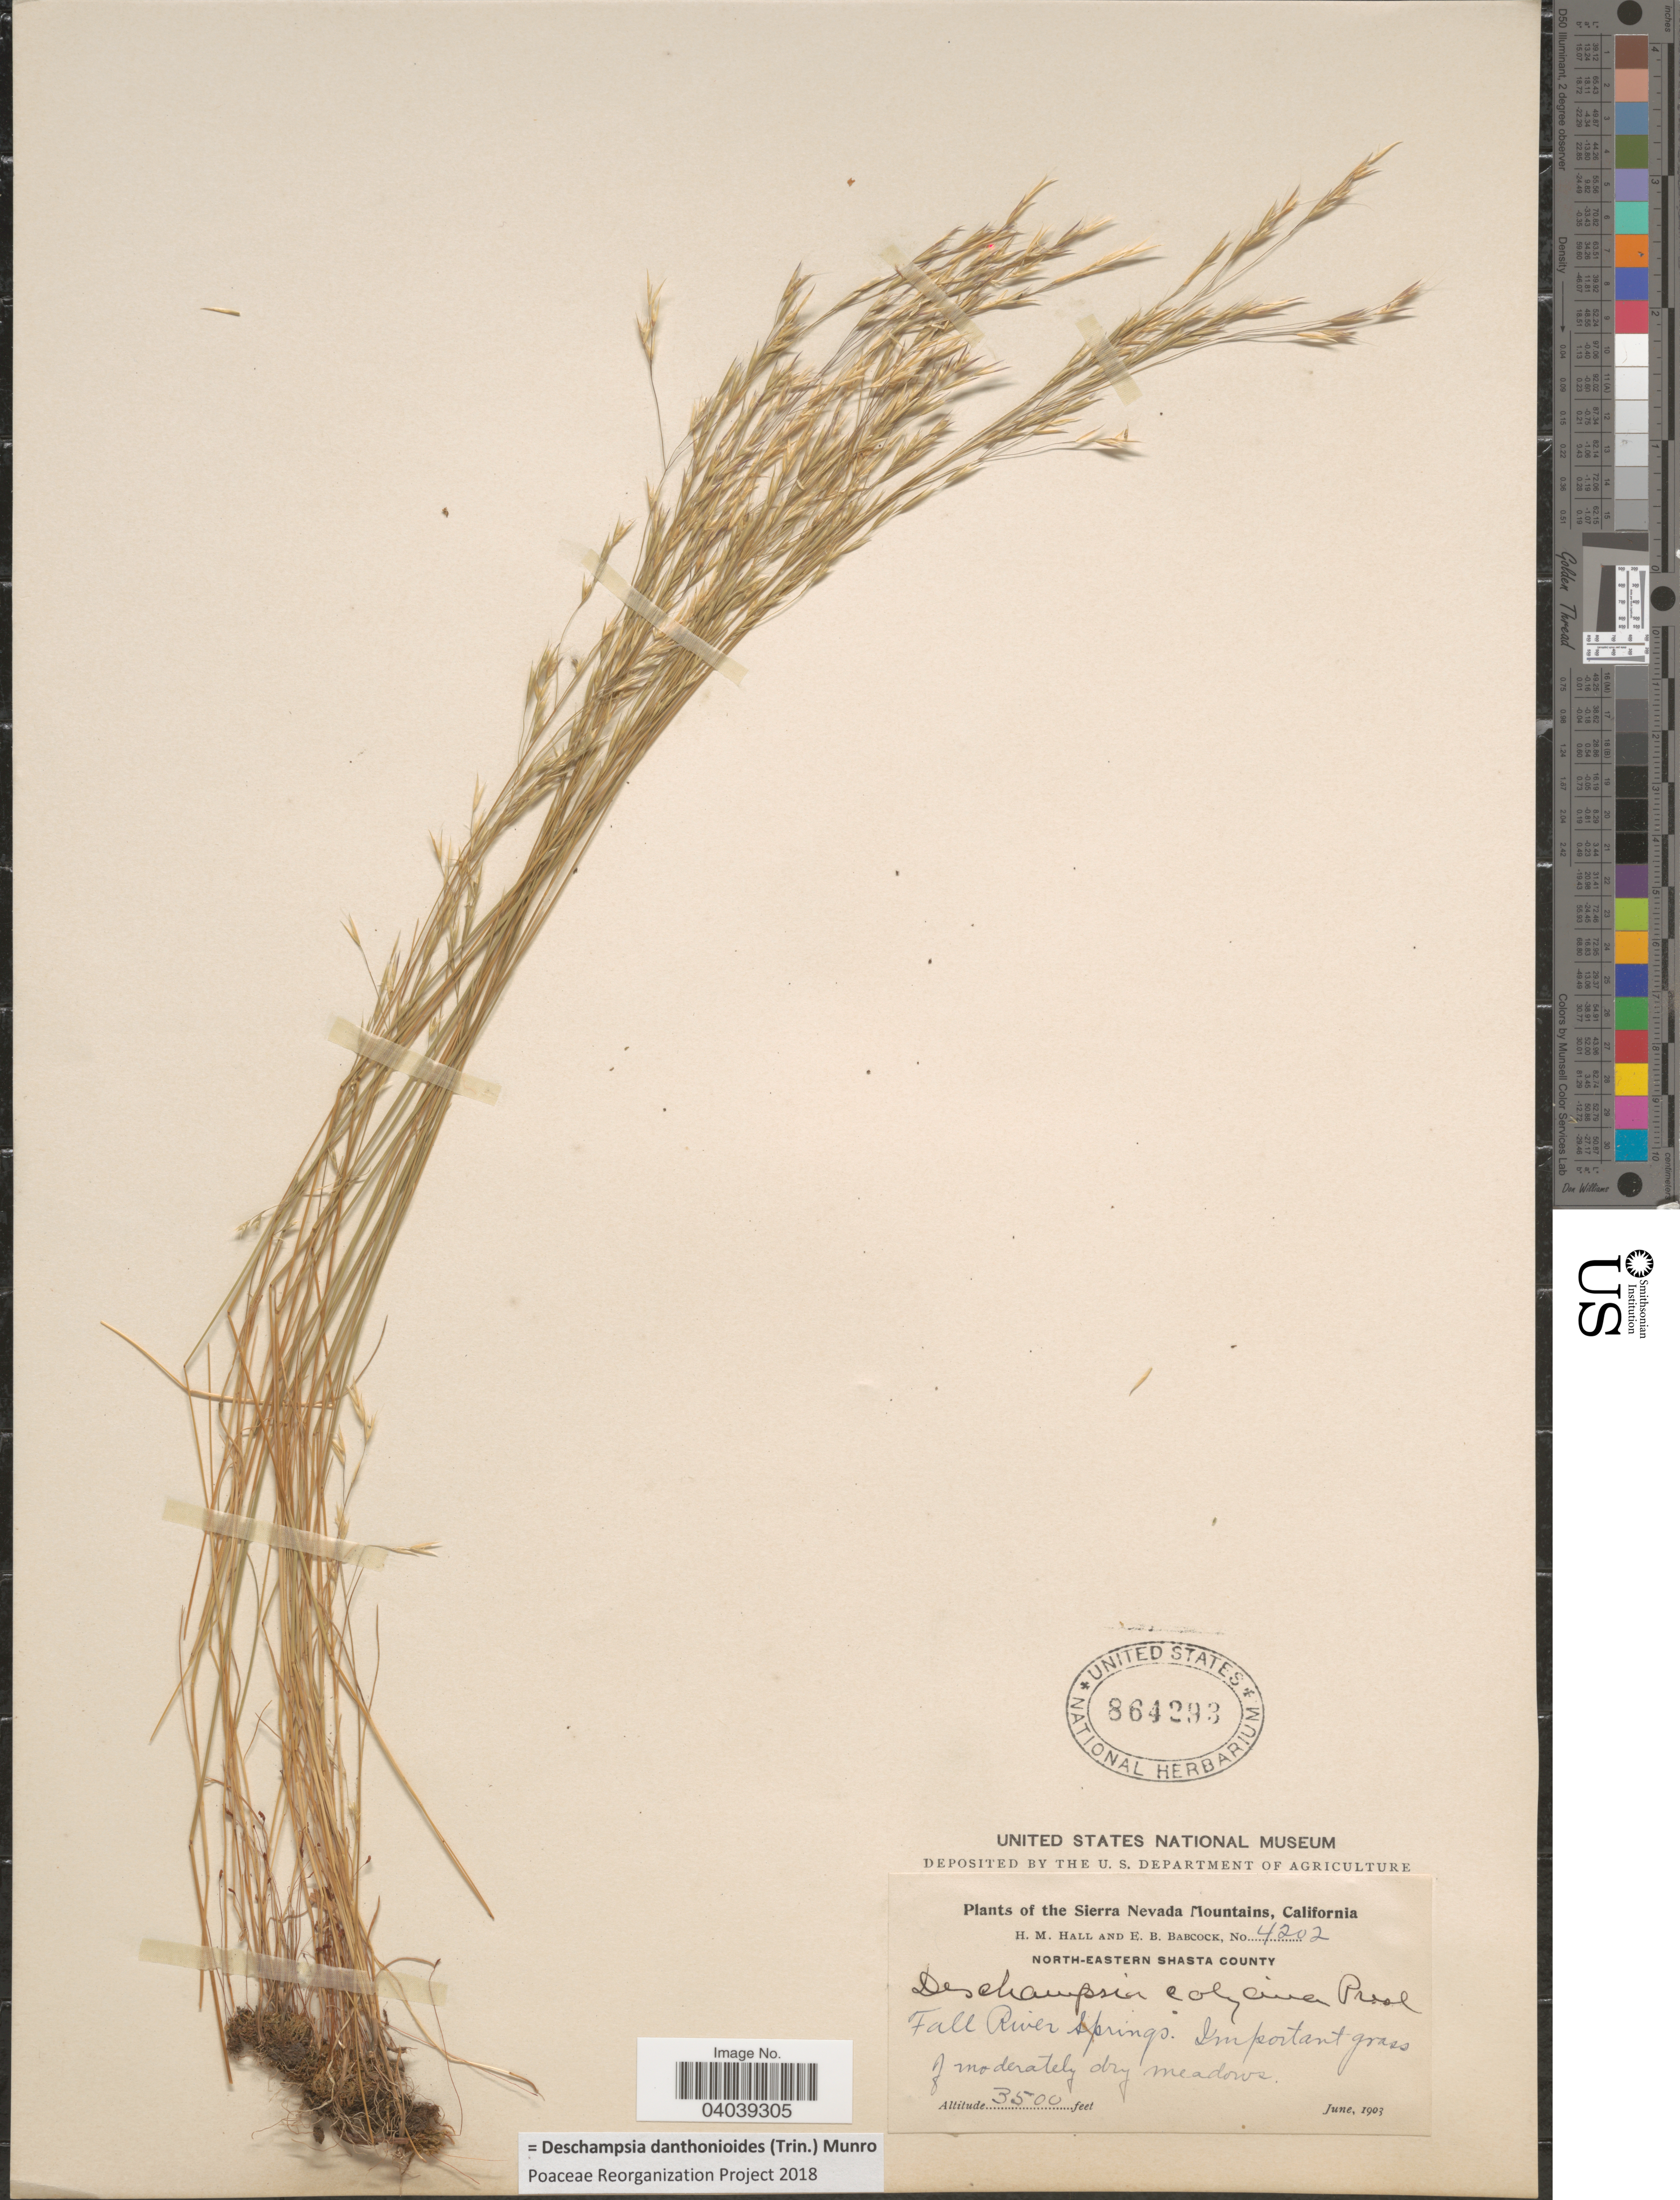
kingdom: Plantae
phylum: Tracheophyta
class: Liliopsida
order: Poales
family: Poaceae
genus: Deschampsia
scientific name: Deschampsia danthonioides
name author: (Trin.) Munro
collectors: H. M. Hall & E. B. Babcock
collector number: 4202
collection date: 1903-06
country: United States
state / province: California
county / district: Shasta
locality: Sierra Nevada Mountains. North-Eastern Shasta County. Fall River Springs.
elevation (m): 1067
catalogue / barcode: US 864293